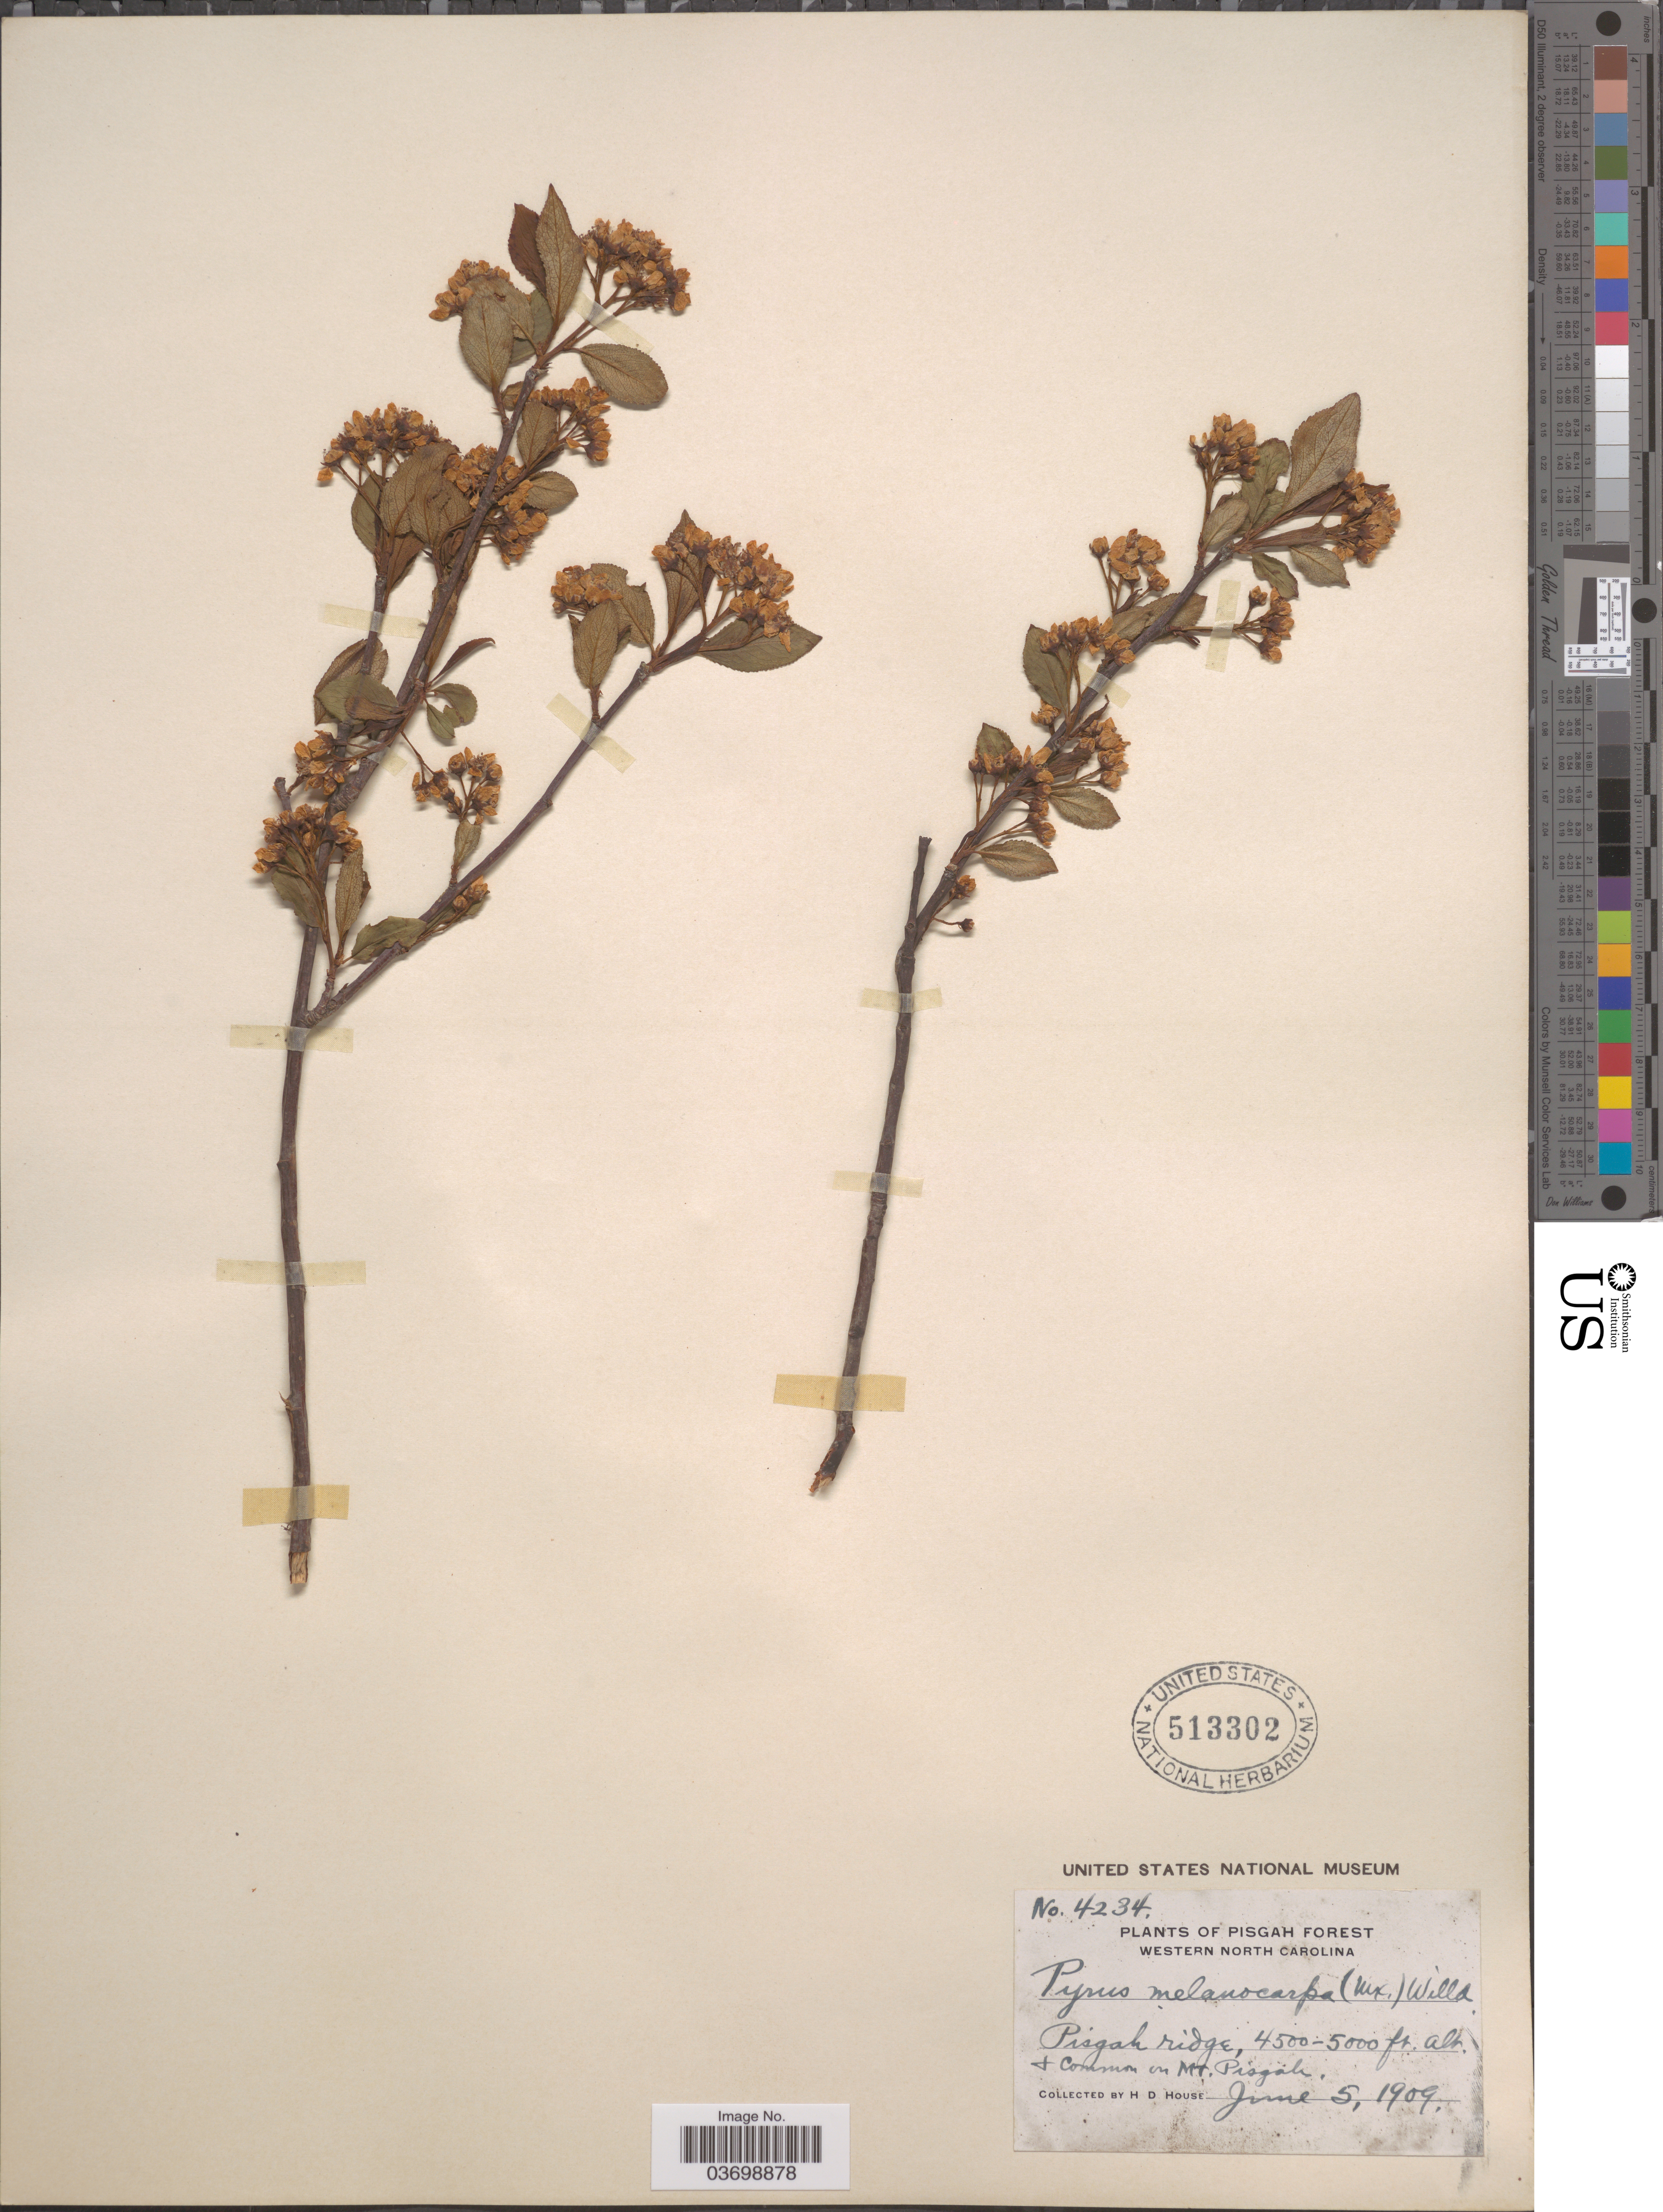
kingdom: Plantae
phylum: Tracheophyta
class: Magnoliopsida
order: Rosales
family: Rosaceae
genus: Aronia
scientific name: Aronia melanocarpa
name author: (Michx.) Elliott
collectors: H. D. House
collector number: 4234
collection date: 1909-06-05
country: United States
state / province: North Carolina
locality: Pisgah Forest, Western North Carolina. Pisgah ridge. Common on Mt. Pisgah.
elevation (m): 1372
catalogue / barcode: US 513302